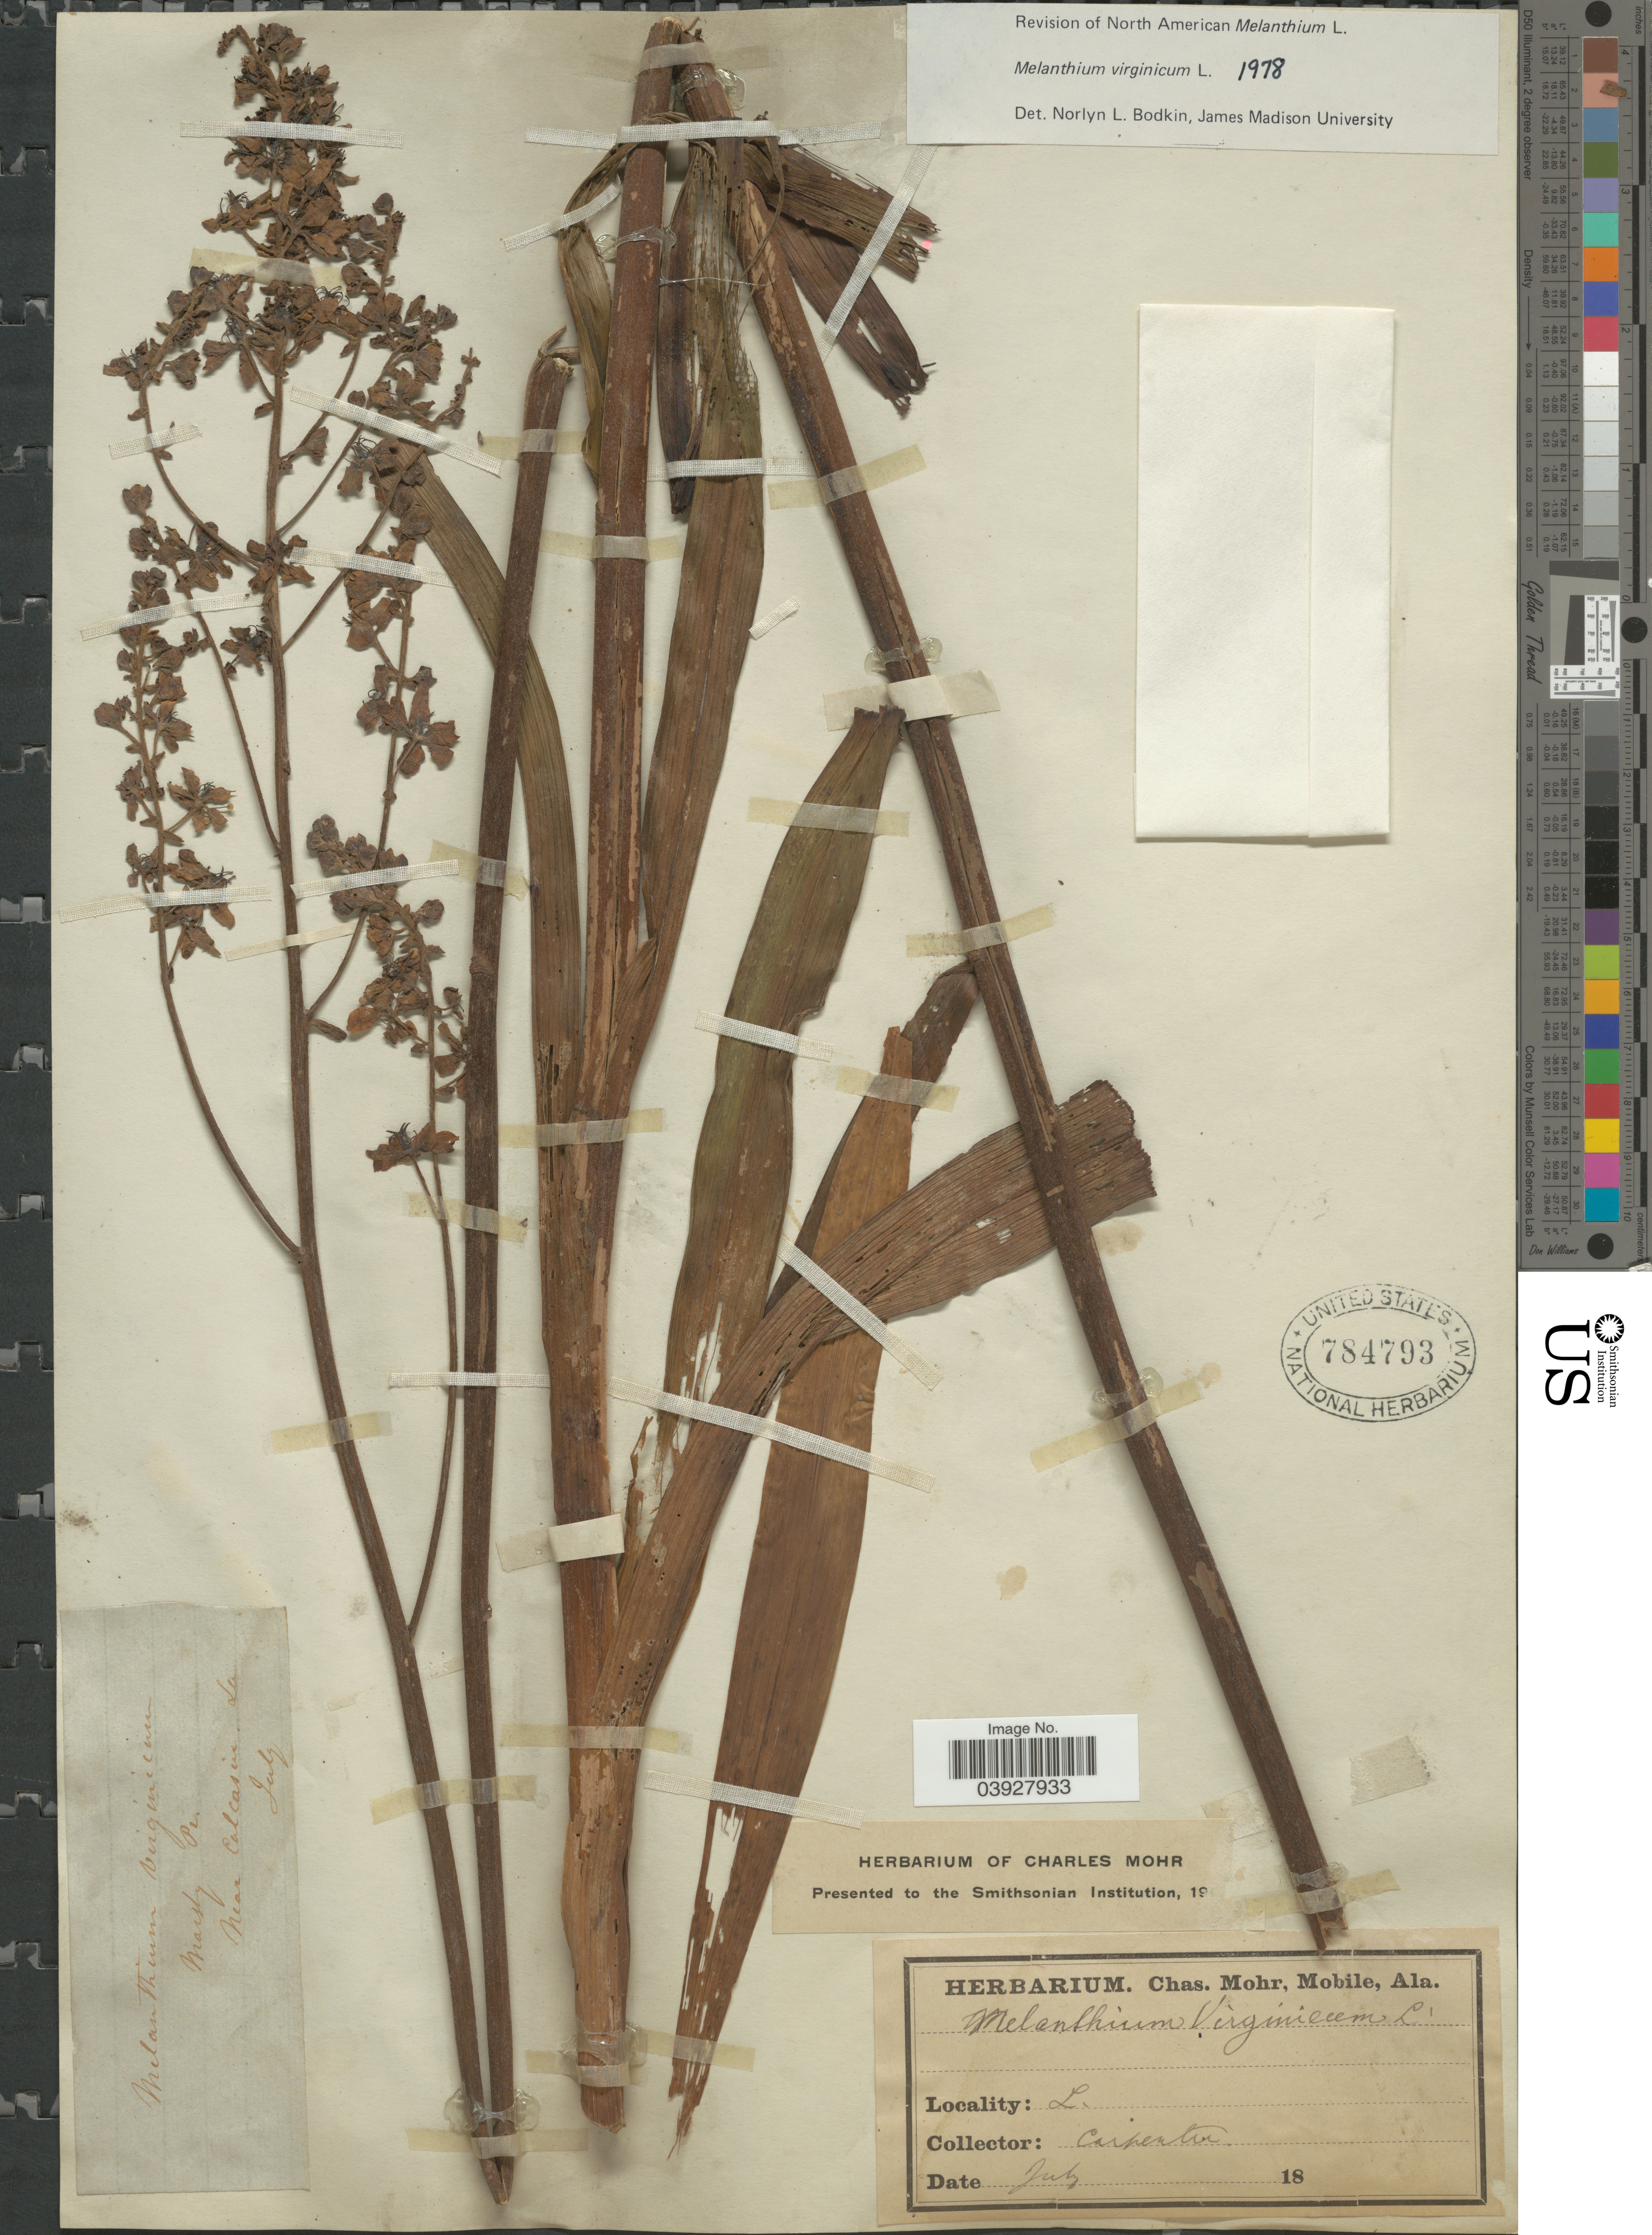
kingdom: Plantae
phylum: Tracheophyta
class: Liliopsida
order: Liliales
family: Melanthiaceae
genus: Melanthium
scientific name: Melanthium virginicum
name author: L.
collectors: -. Carpenter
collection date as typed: July 18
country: United States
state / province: Louisiana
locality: Near Calcasieu.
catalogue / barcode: US 784793